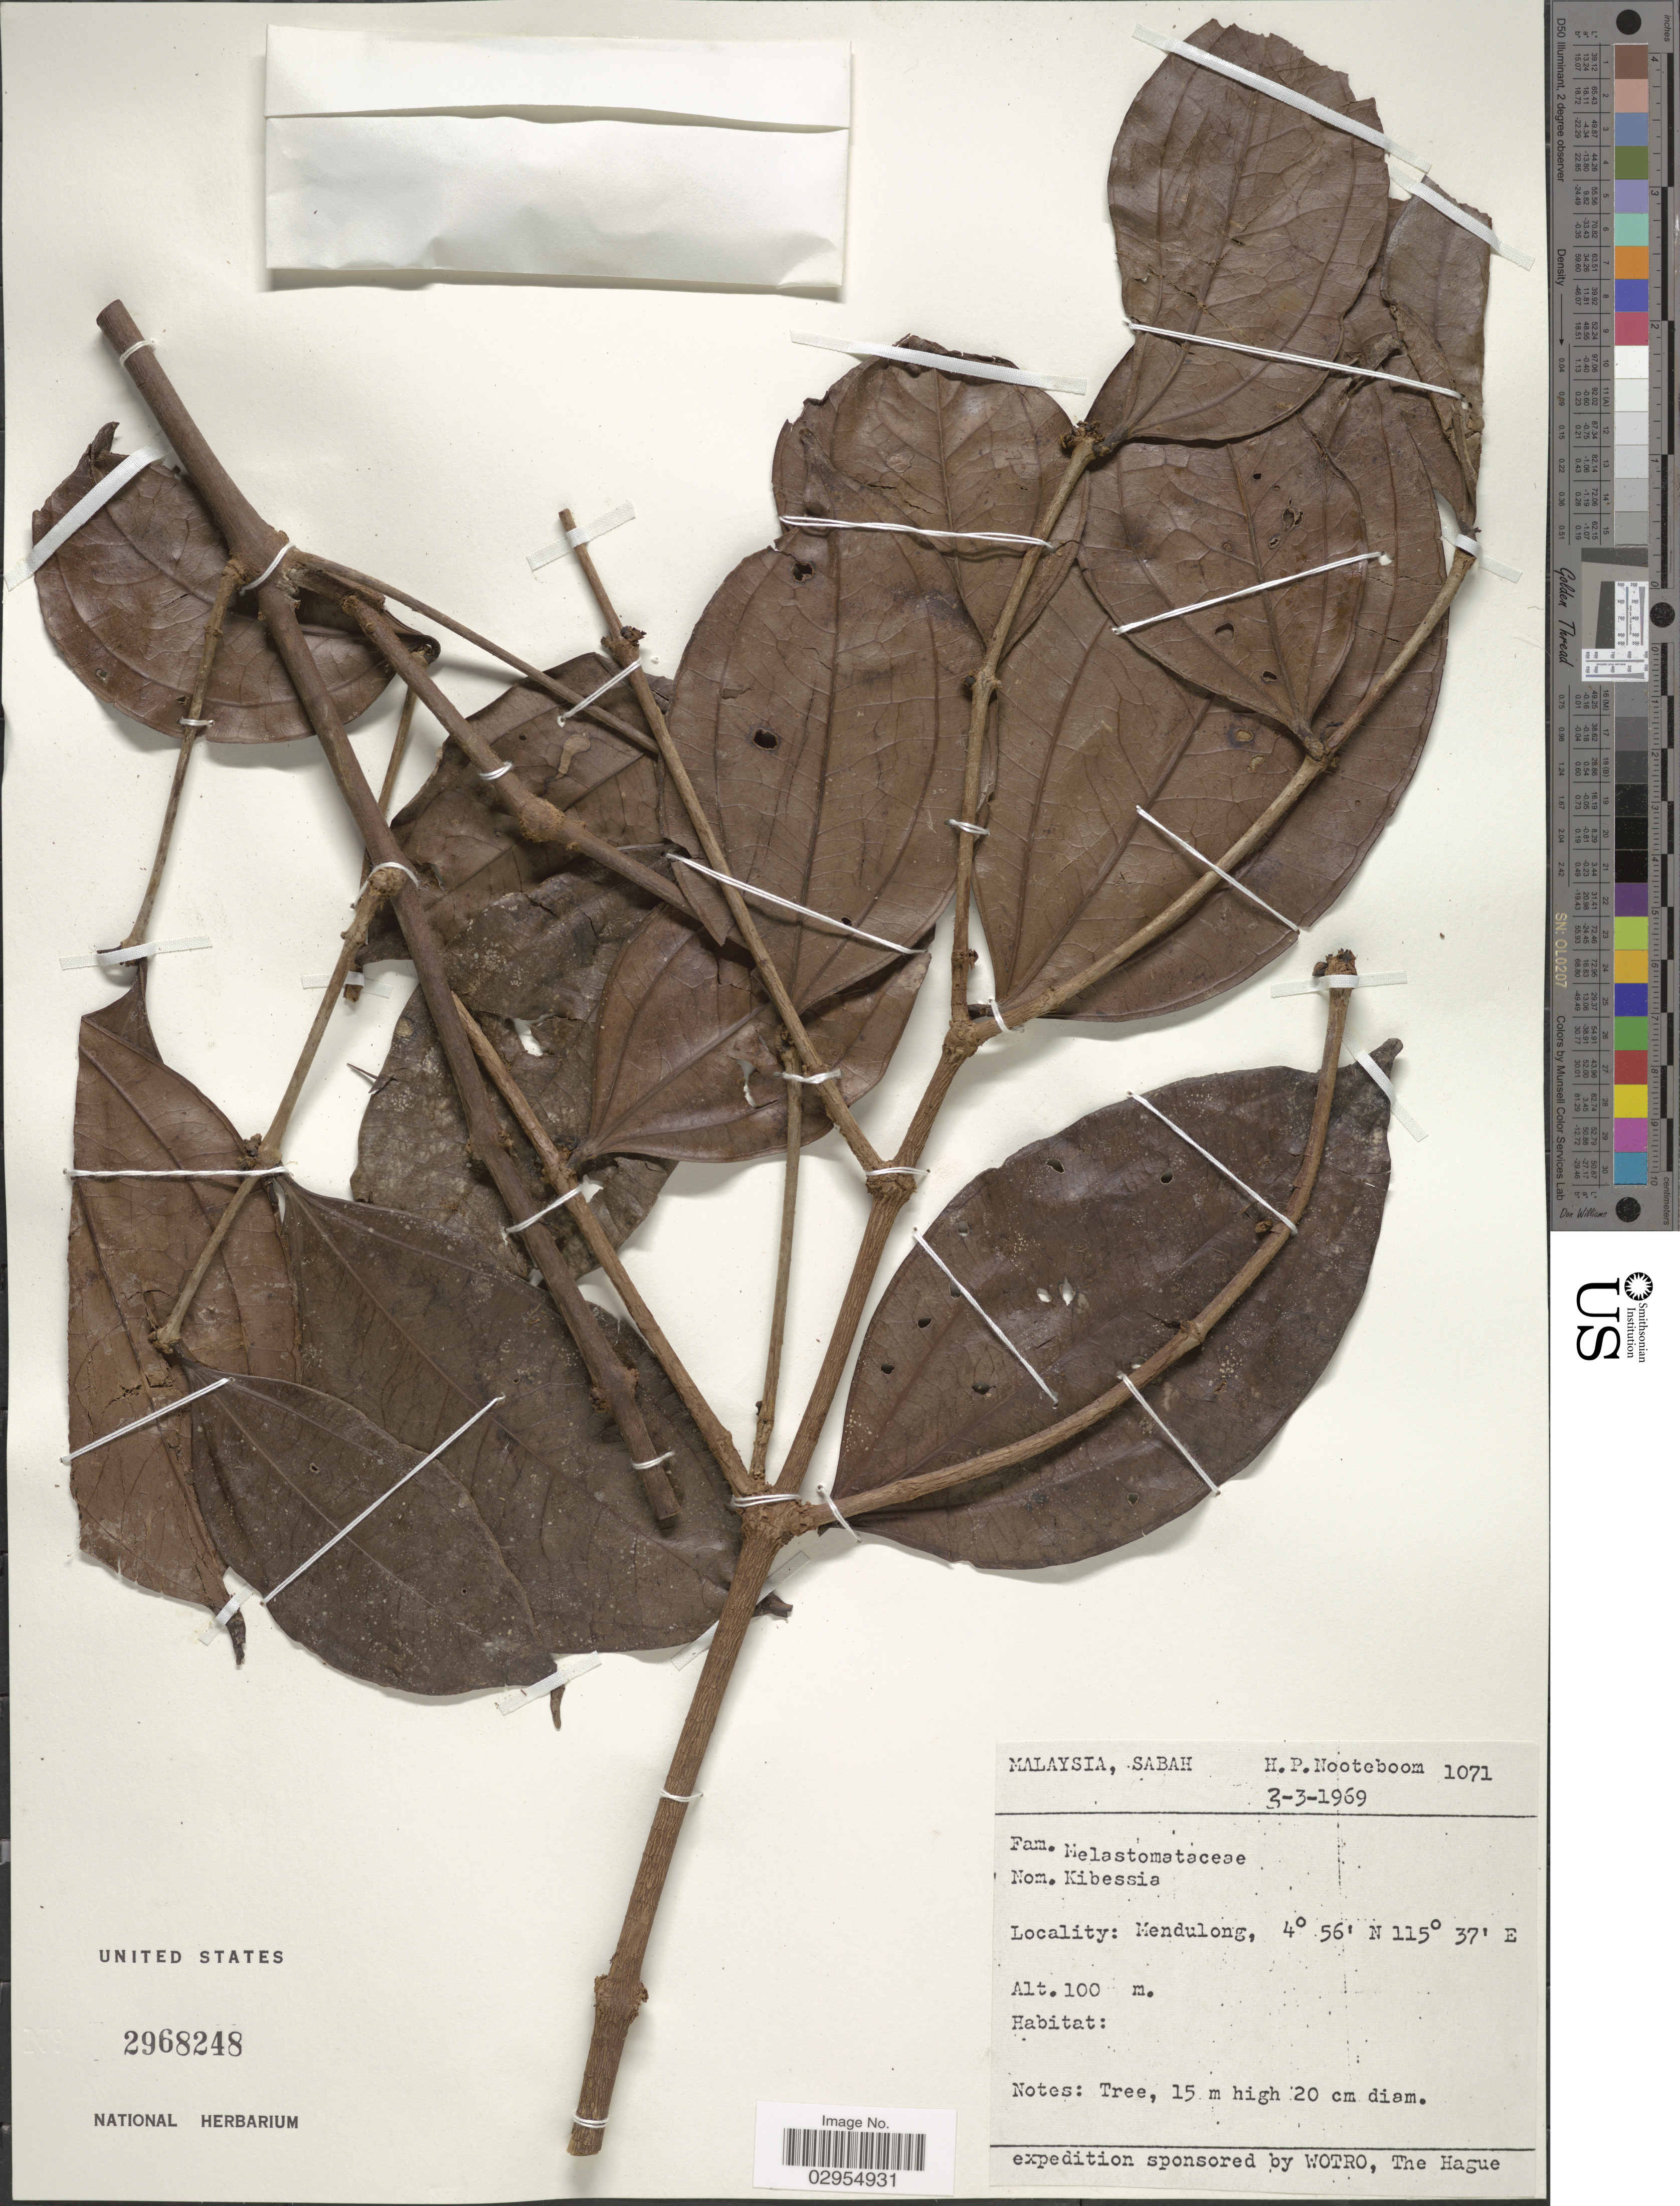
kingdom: Plantae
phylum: Tracheophyta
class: Magnoliopsida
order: Myrtales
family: Melastomataceae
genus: Pternandra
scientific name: Pternandra rostrata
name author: (Cogn.) M.P. Nayar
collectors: H. P. Nooteboom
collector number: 1071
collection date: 1969-03-03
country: Malaysia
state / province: Sabah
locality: Mendulong.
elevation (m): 100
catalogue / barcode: US 2968248